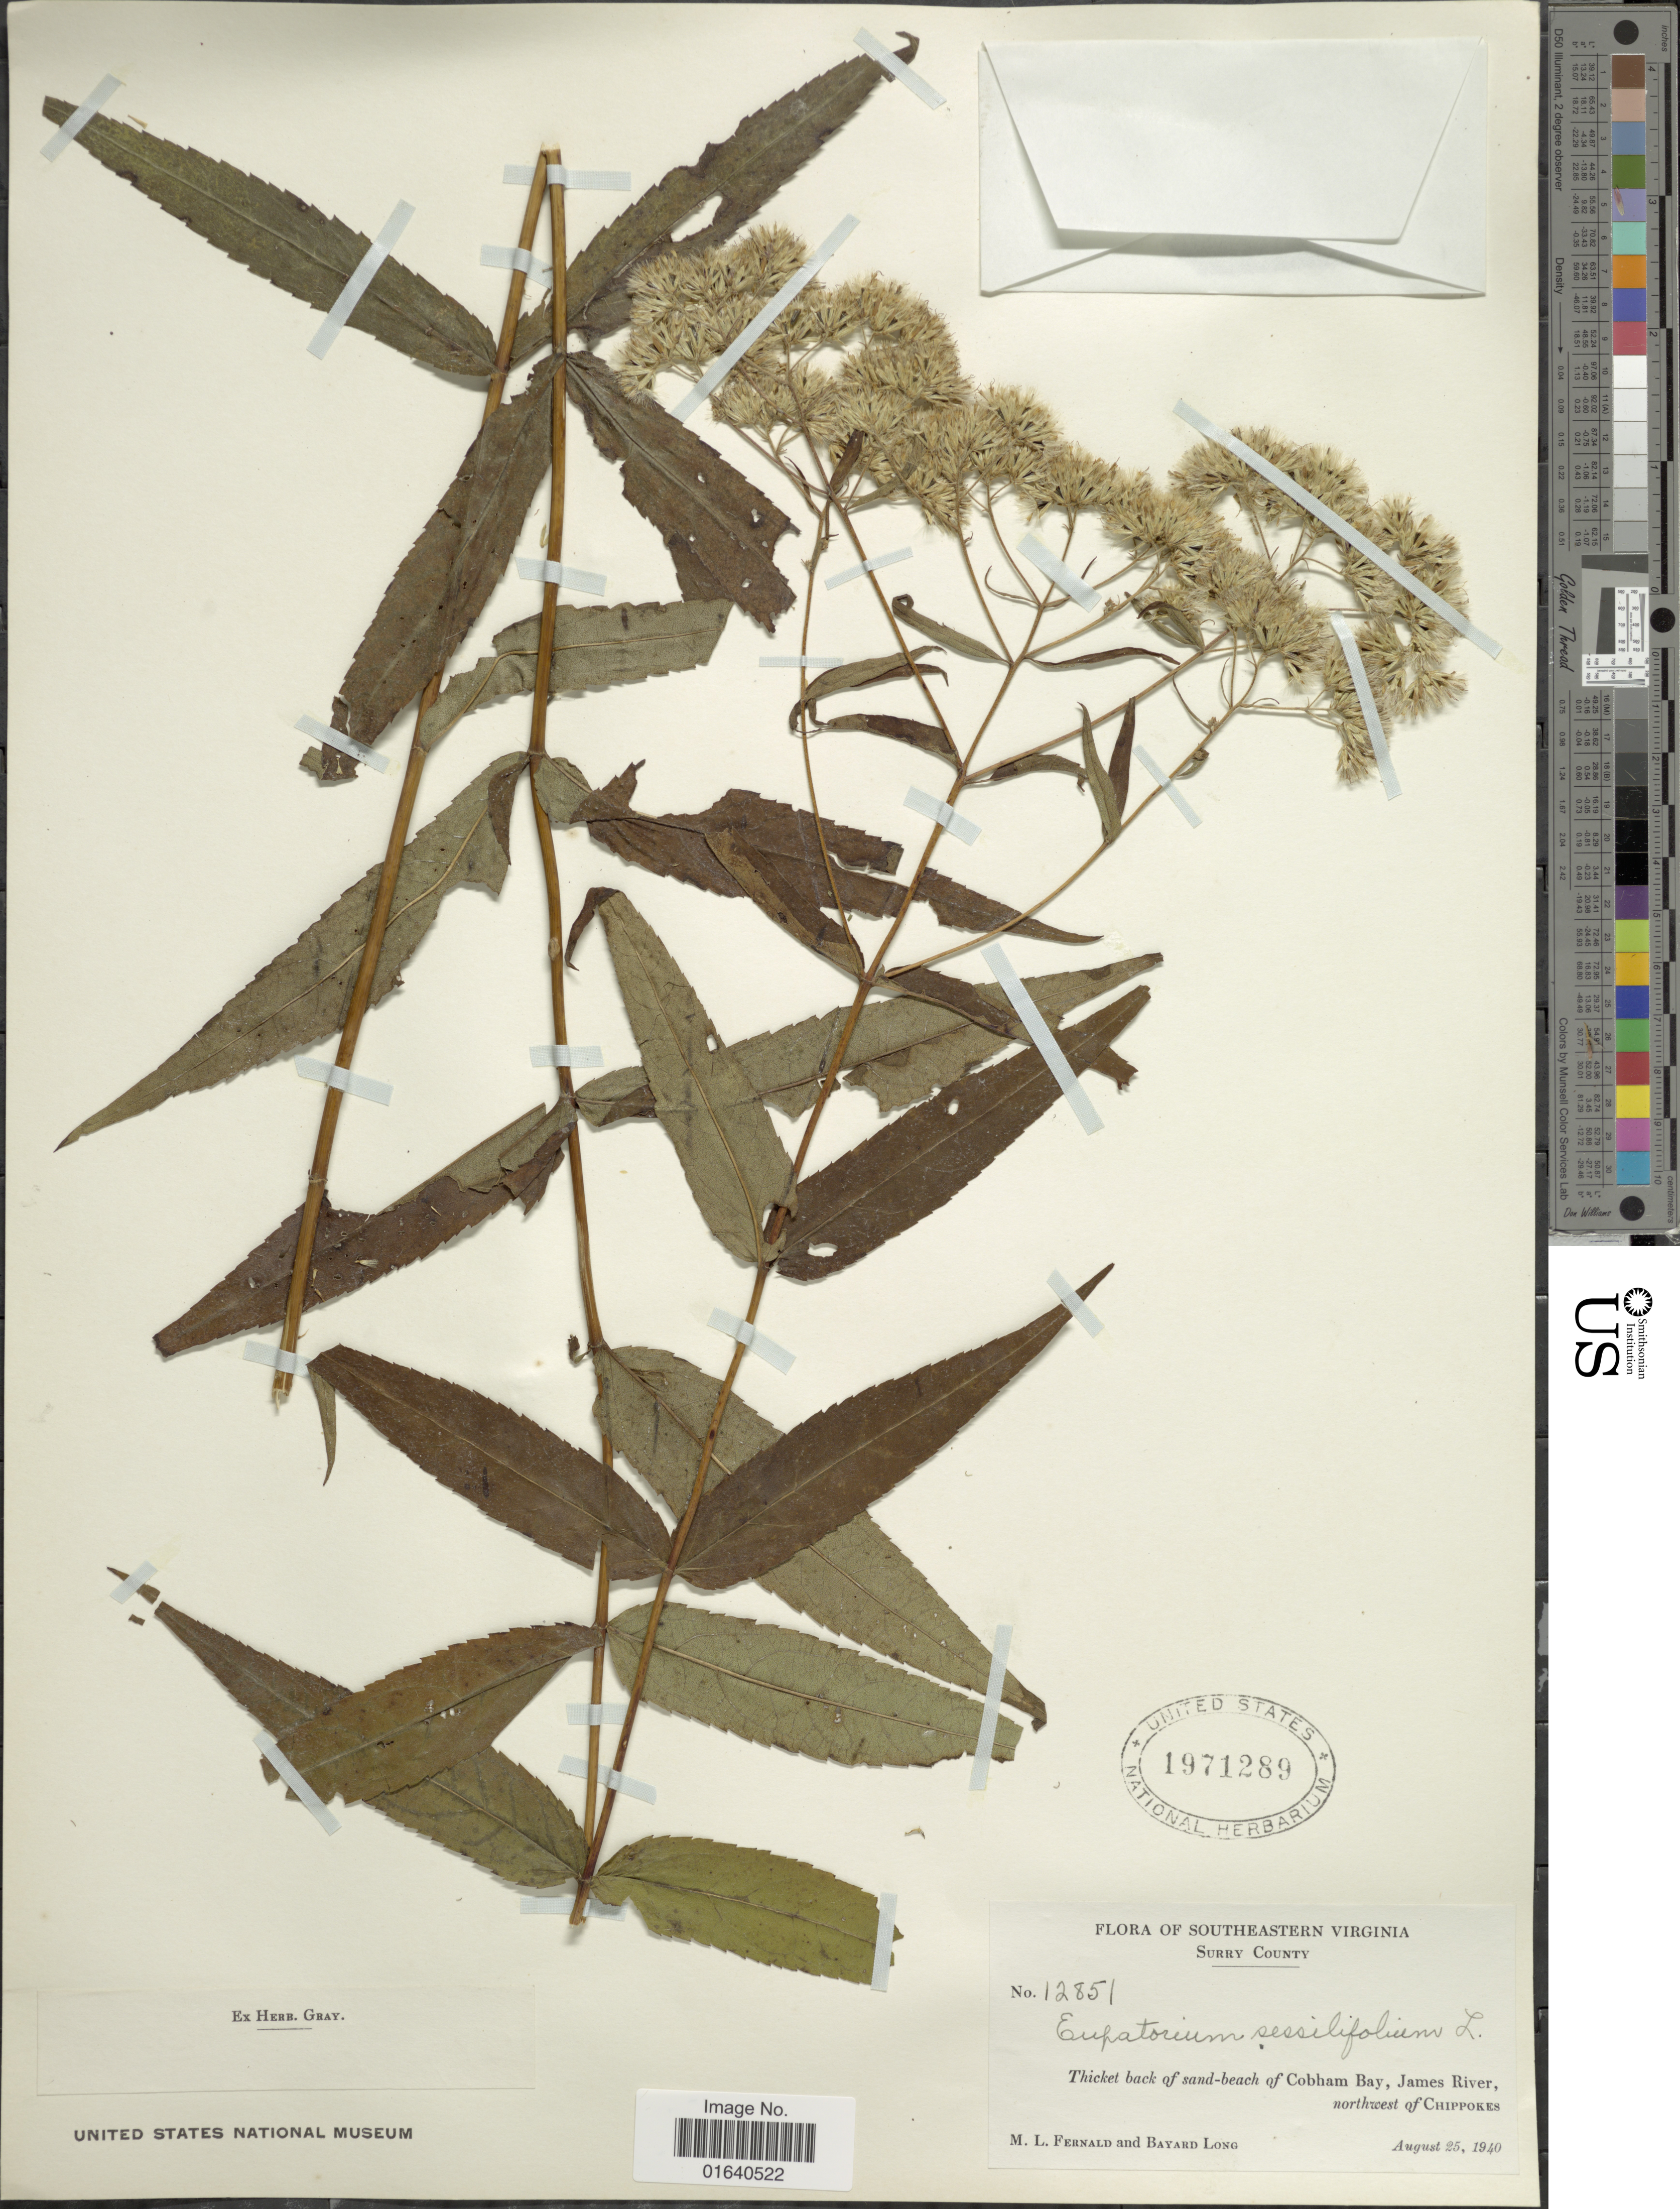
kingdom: Plantae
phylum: Tracheophyta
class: Magnoliopsida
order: Asterales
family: Asteraceae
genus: Eupatorium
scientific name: Eupatorium sessilifolium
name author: L.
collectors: M. L. Fernald & B. Long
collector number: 12851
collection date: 1940-08-25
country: United States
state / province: Virginia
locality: Southeastern Virginia, Thicket back of sand-beach of Cobham Bay, james River, northwest of Chippokes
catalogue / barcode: US 1971289